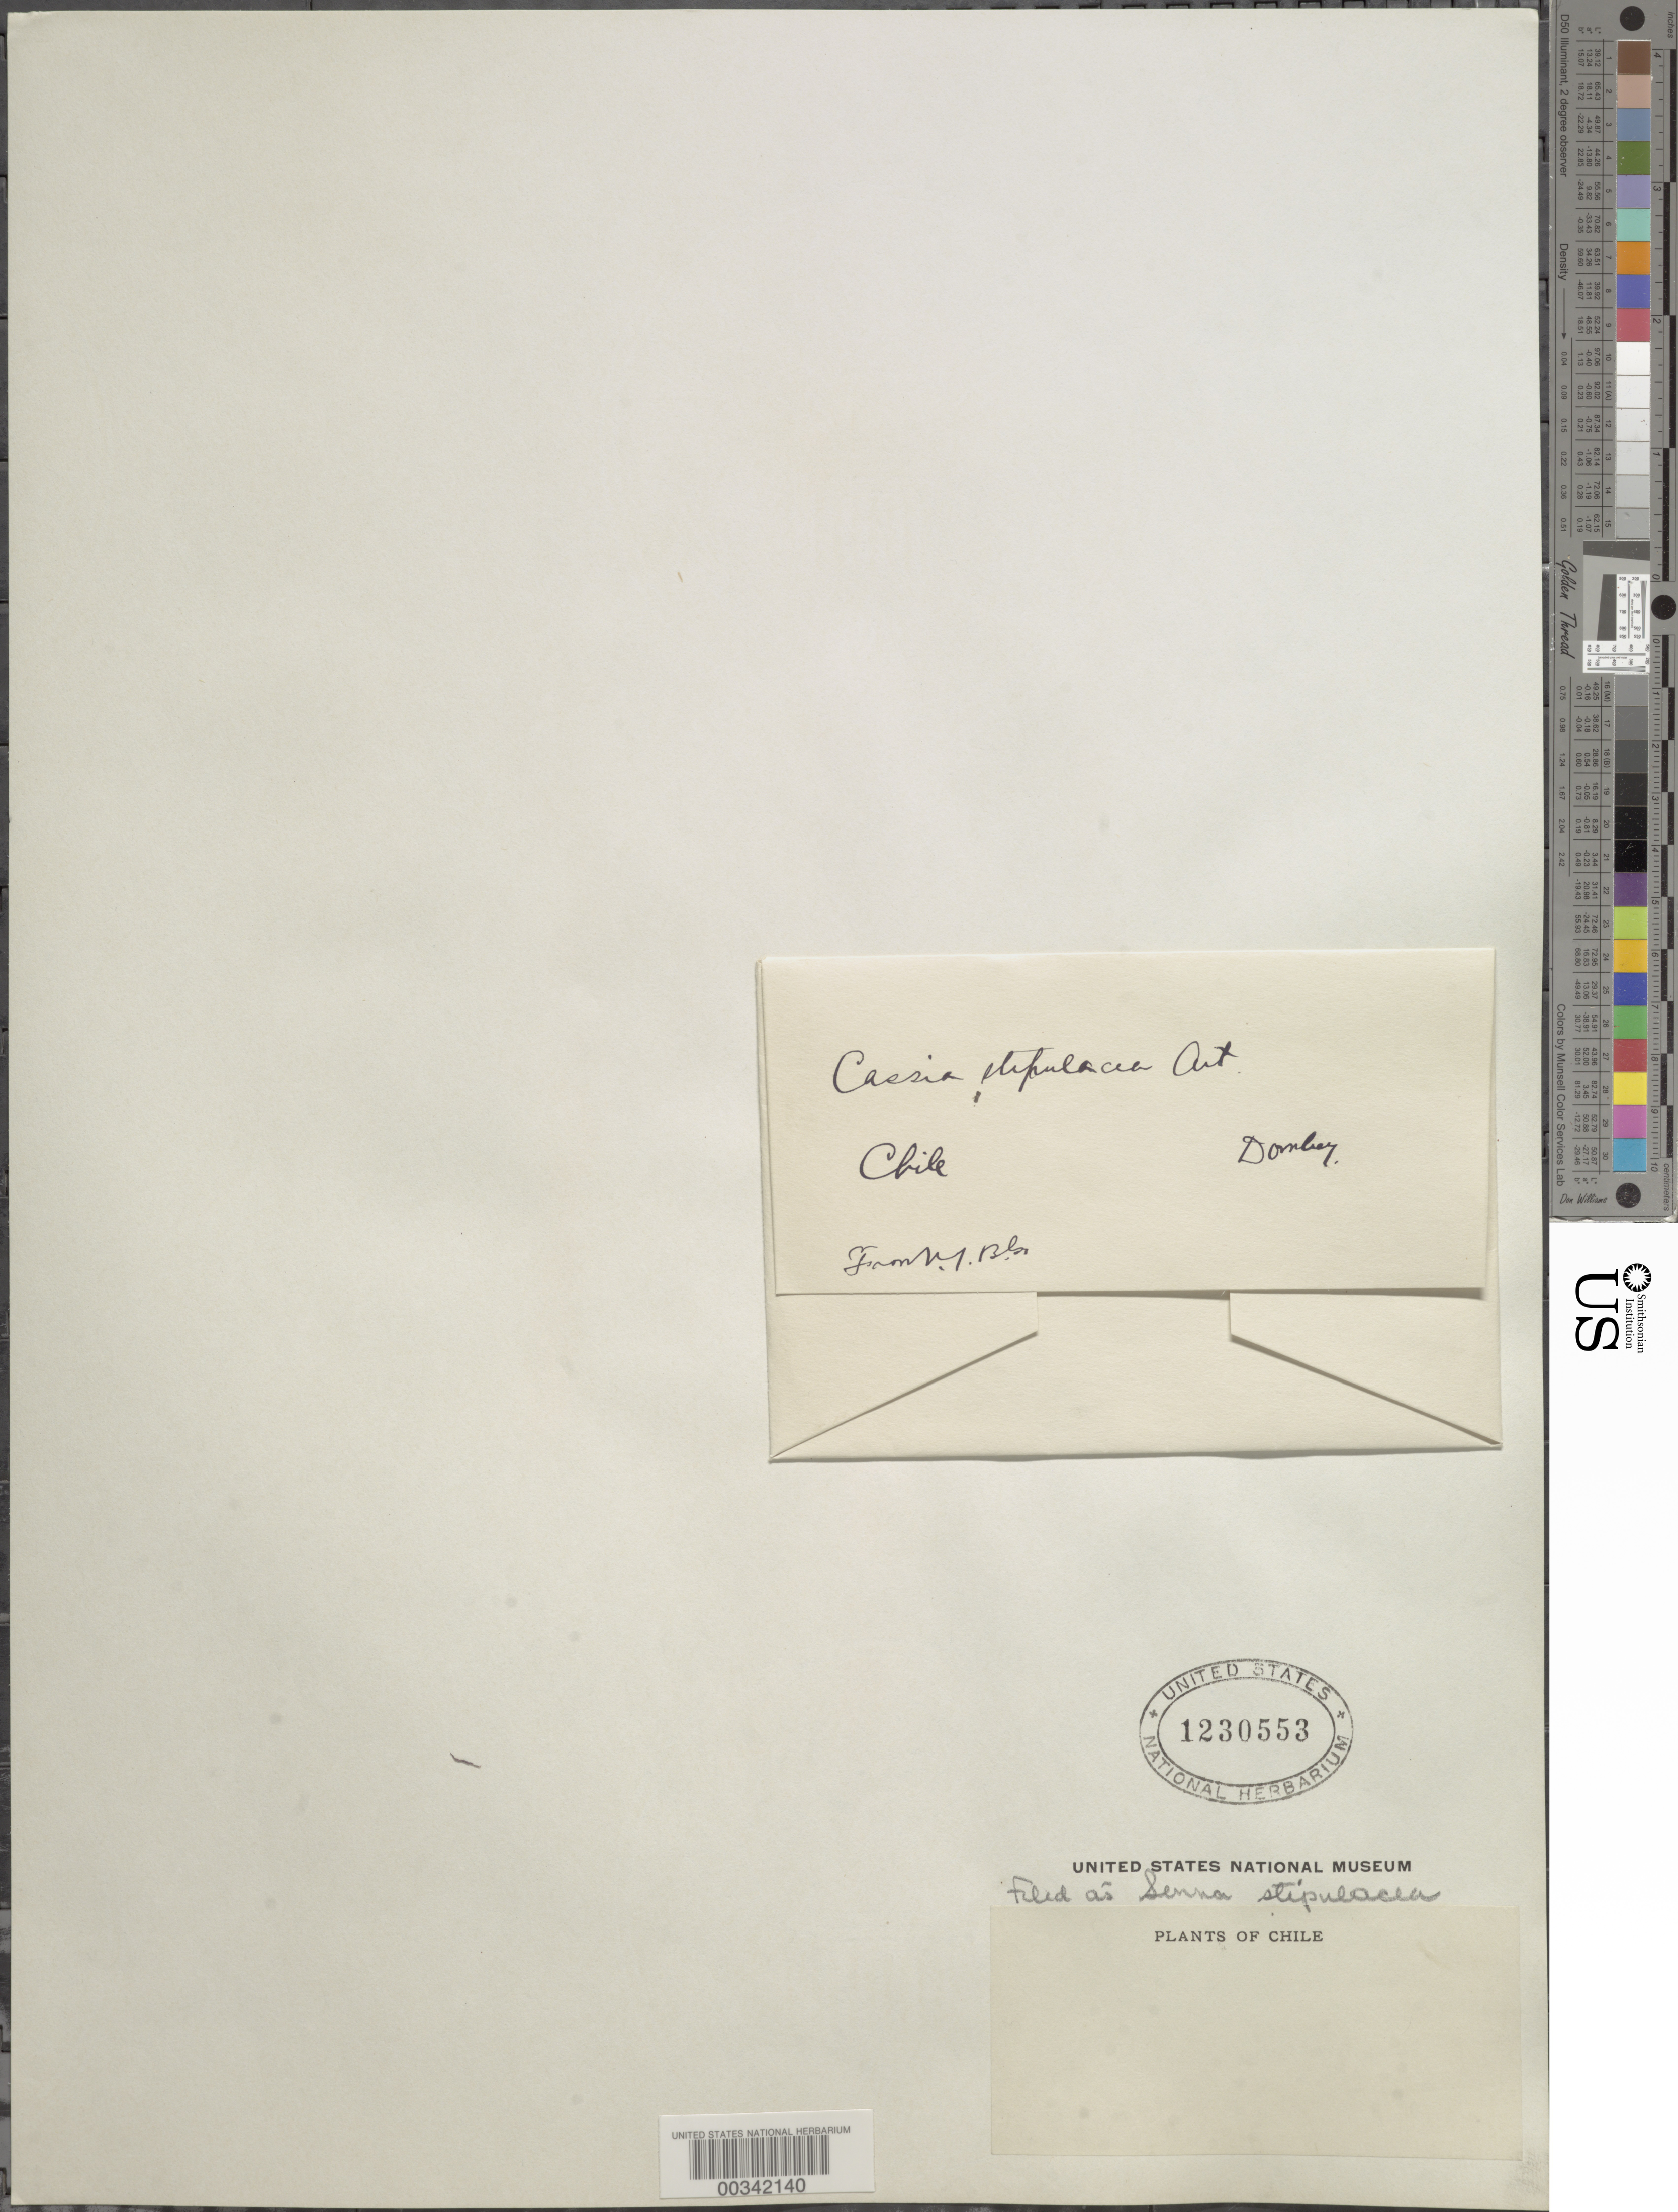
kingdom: Plantae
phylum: Tracheophyta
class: Magnoliopsida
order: Fabales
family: Fabaceae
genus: Senna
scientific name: Senna stipulacea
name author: (Aiton) H.S. Irwin & Barneby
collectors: J. Dombey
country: Chile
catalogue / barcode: US 1230553